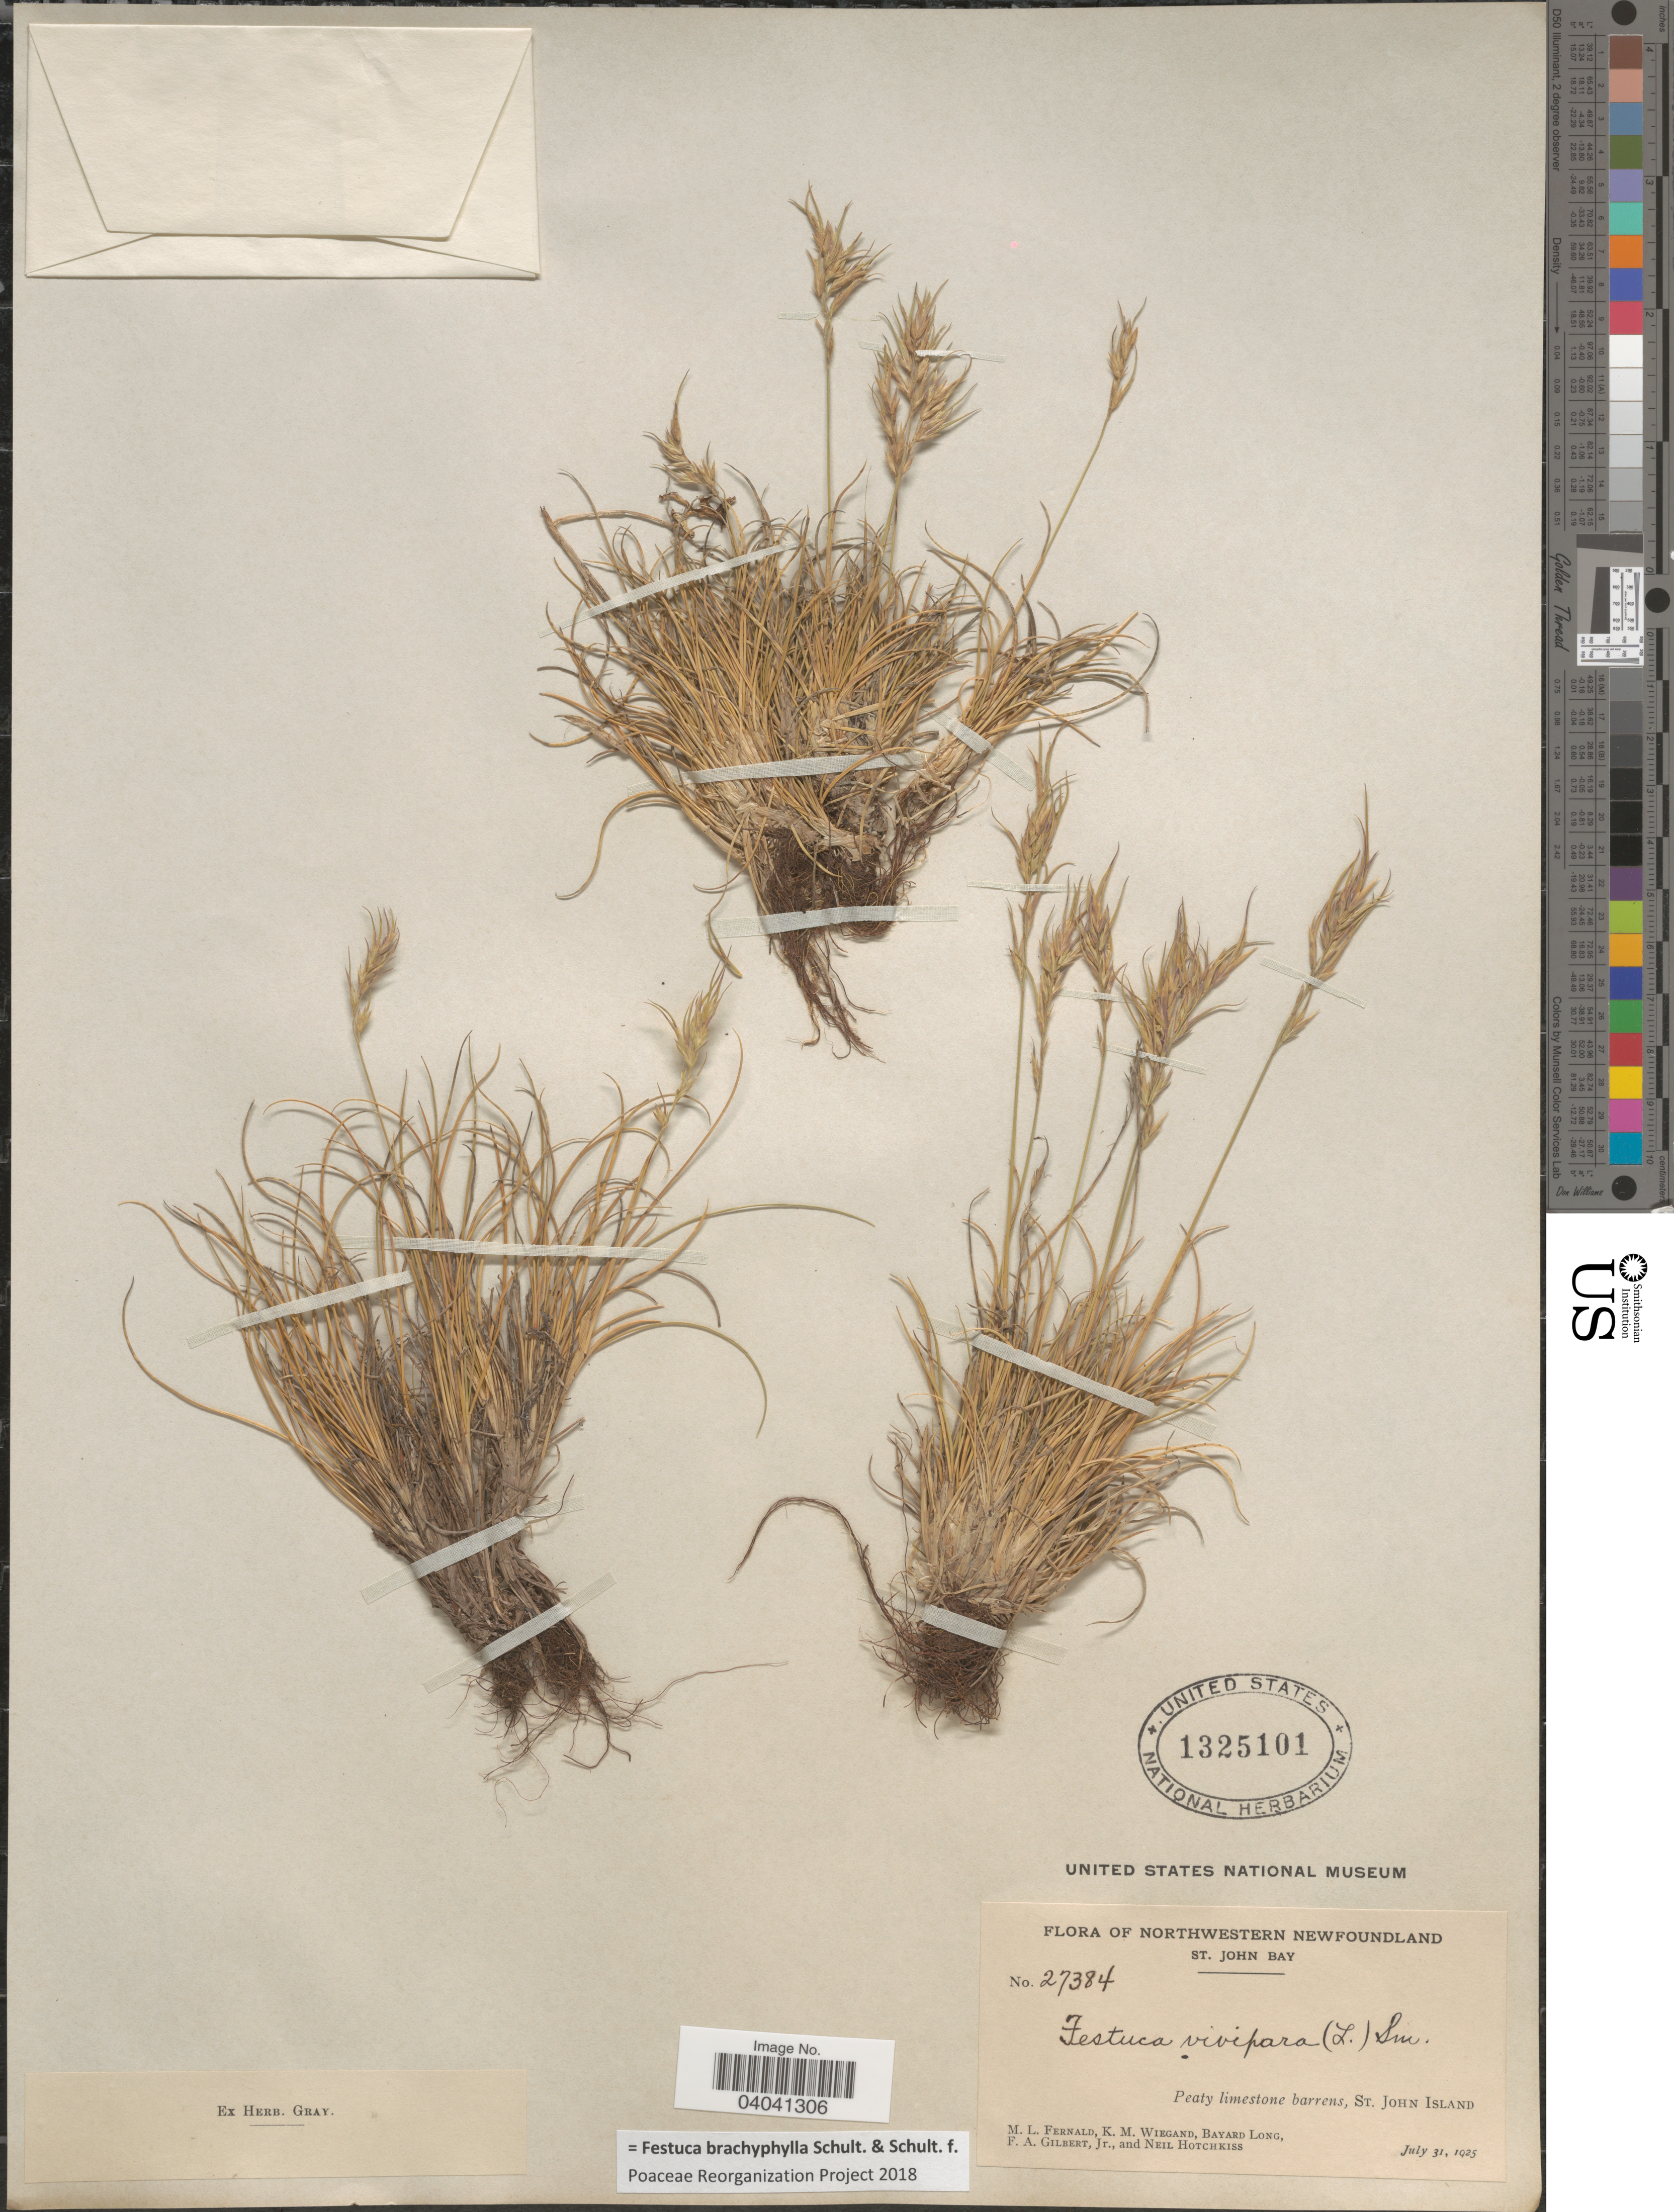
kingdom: Plantae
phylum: Tracheophyta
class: Liliopsida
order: Poales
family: Poaceae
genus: Festuca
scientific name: Festuca brachyphylla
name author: Schult. & Schult. f.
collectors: M. L. Fernald, K. M. Wiegand, B. Long, F. A. Gilbert & N. Hotchkiss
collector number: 27384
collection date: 1925-07-31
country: Canada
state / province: Newfoundland and Labrador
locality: Northwestern Newfoundland. St. John Bay. Peaty limestone barrens, St. John Island.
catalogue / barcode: US 1325101